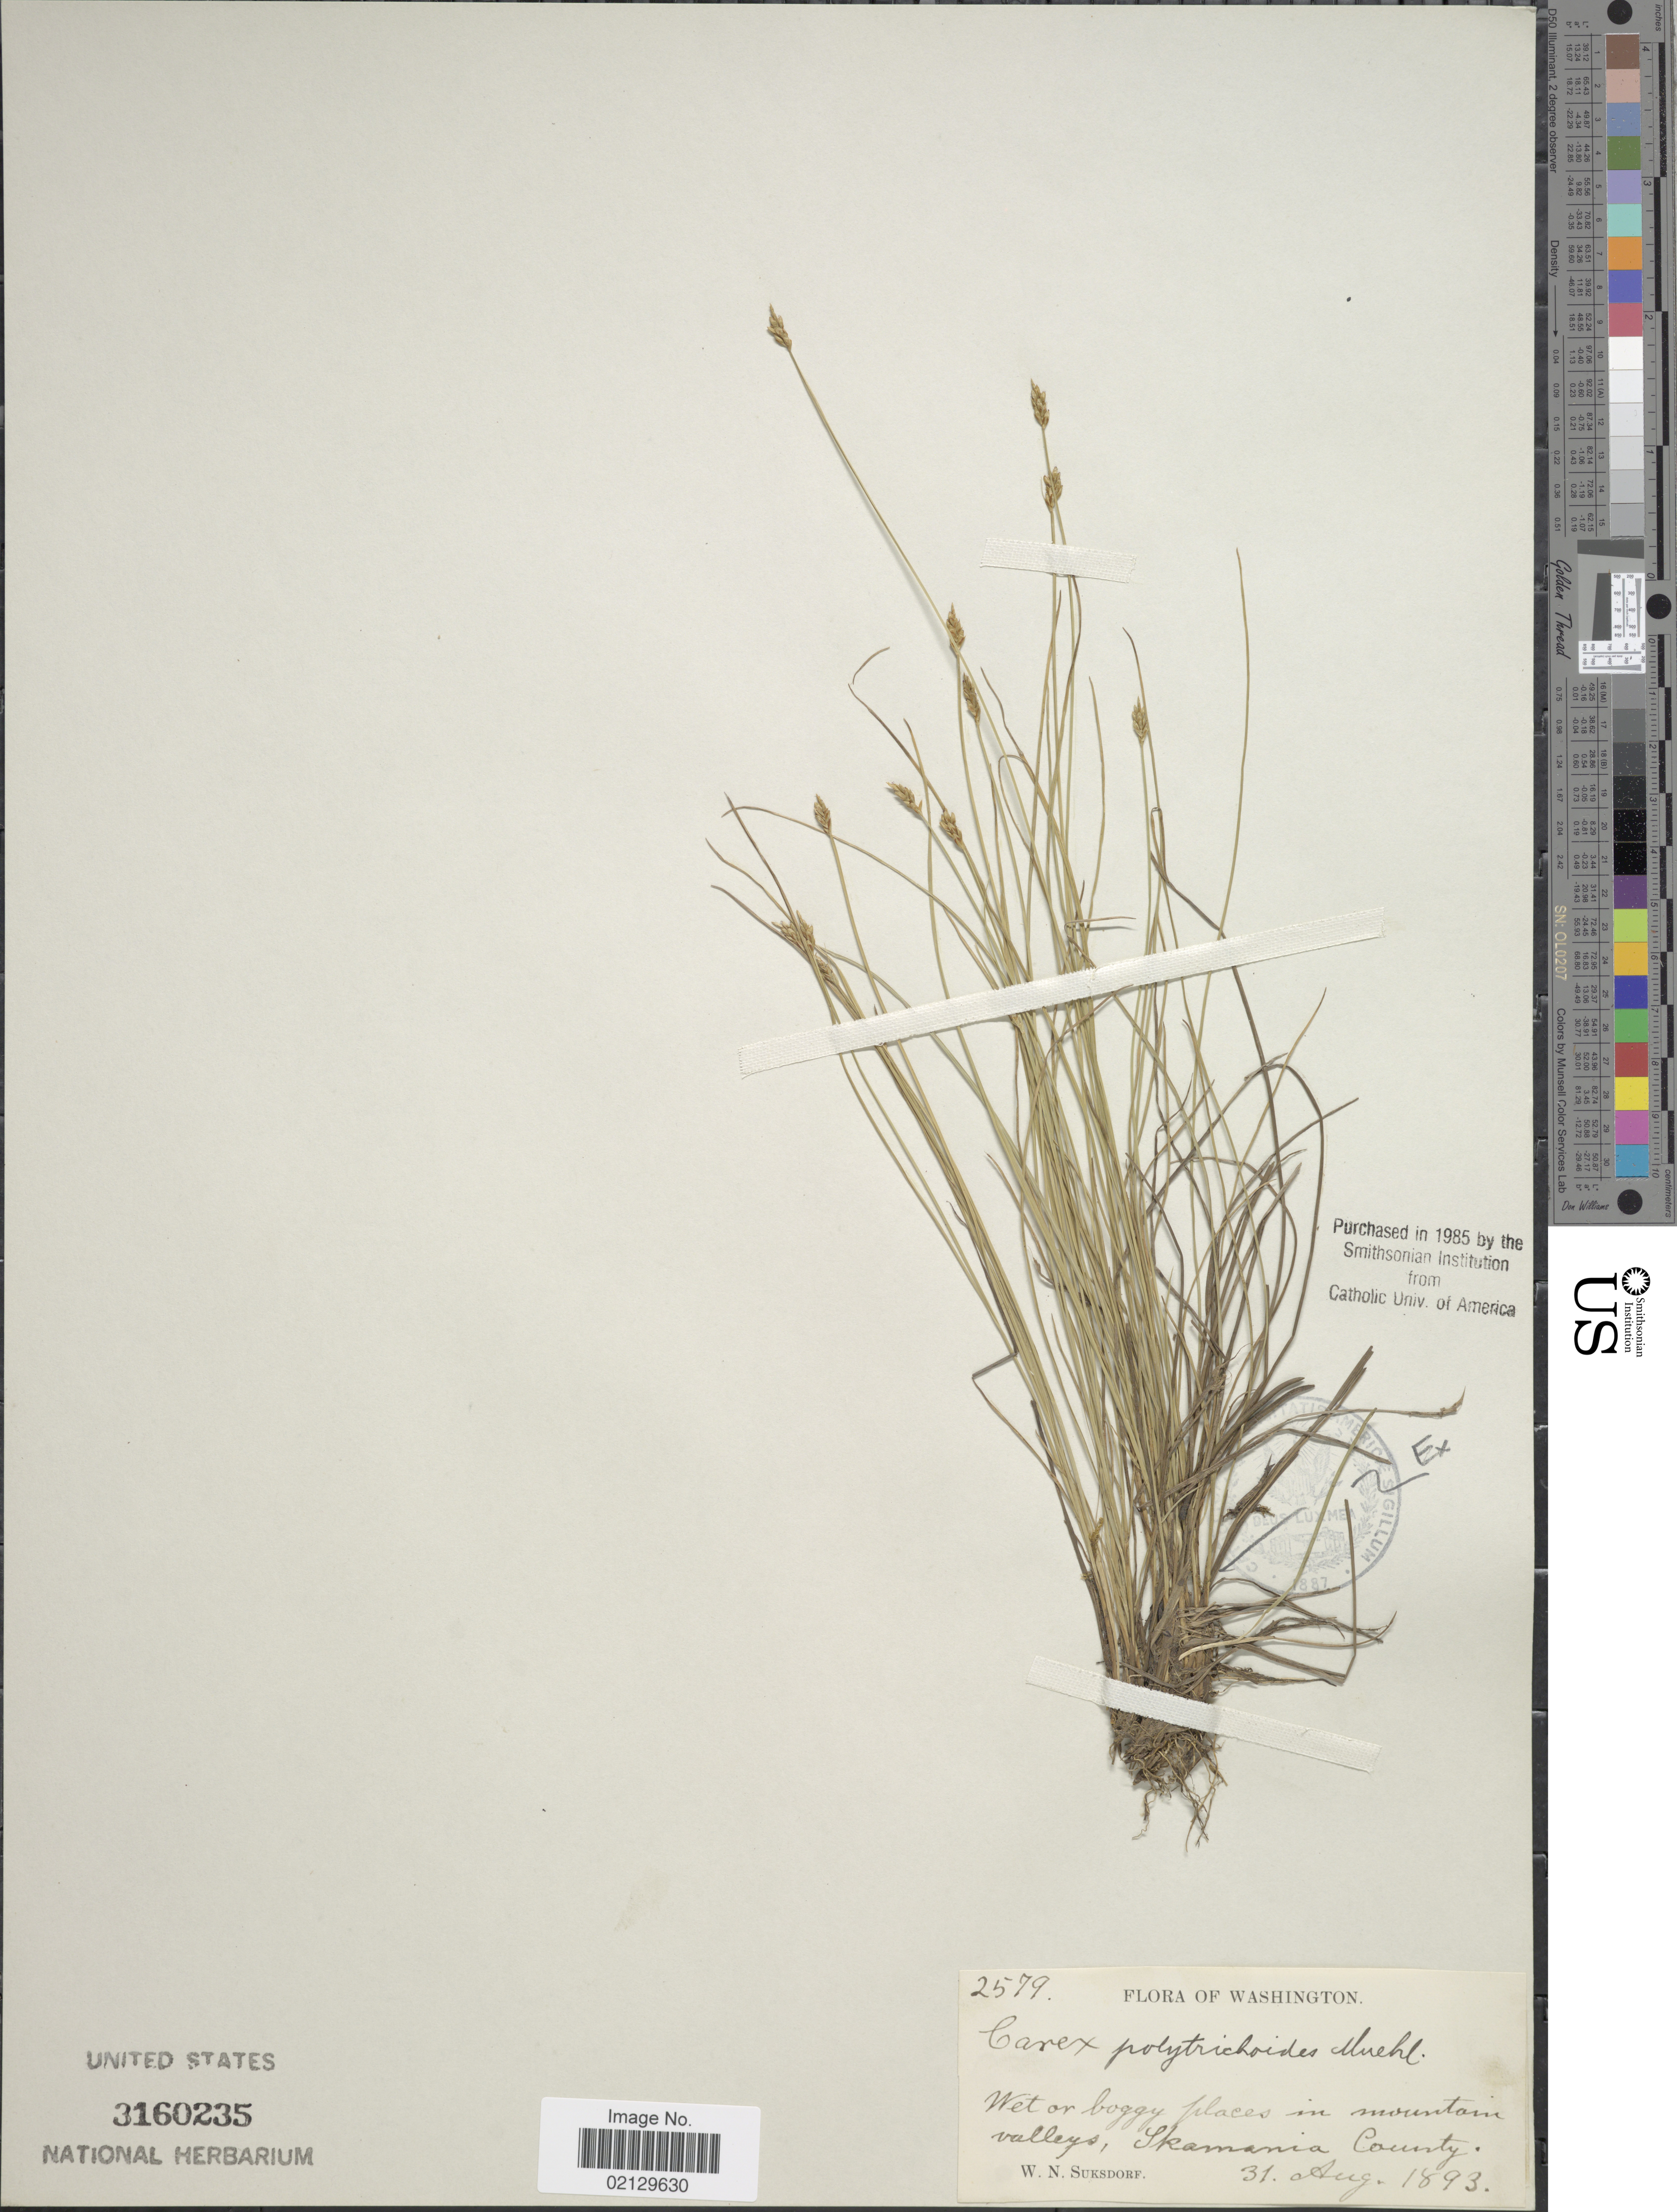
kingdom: Plantae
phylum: Tracheophyta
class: Liliopsida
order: Poales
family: Cyperaceae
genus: Carex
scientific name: Carex leptalea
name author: Wahlenb.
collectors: W. N. Suksdorf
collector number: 2579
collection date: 1893-08-31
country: United States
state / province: Washington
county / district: Skamania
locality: Washington, Wet of boggy places in mountain valleys Skamania County.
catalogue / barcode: US 3160235